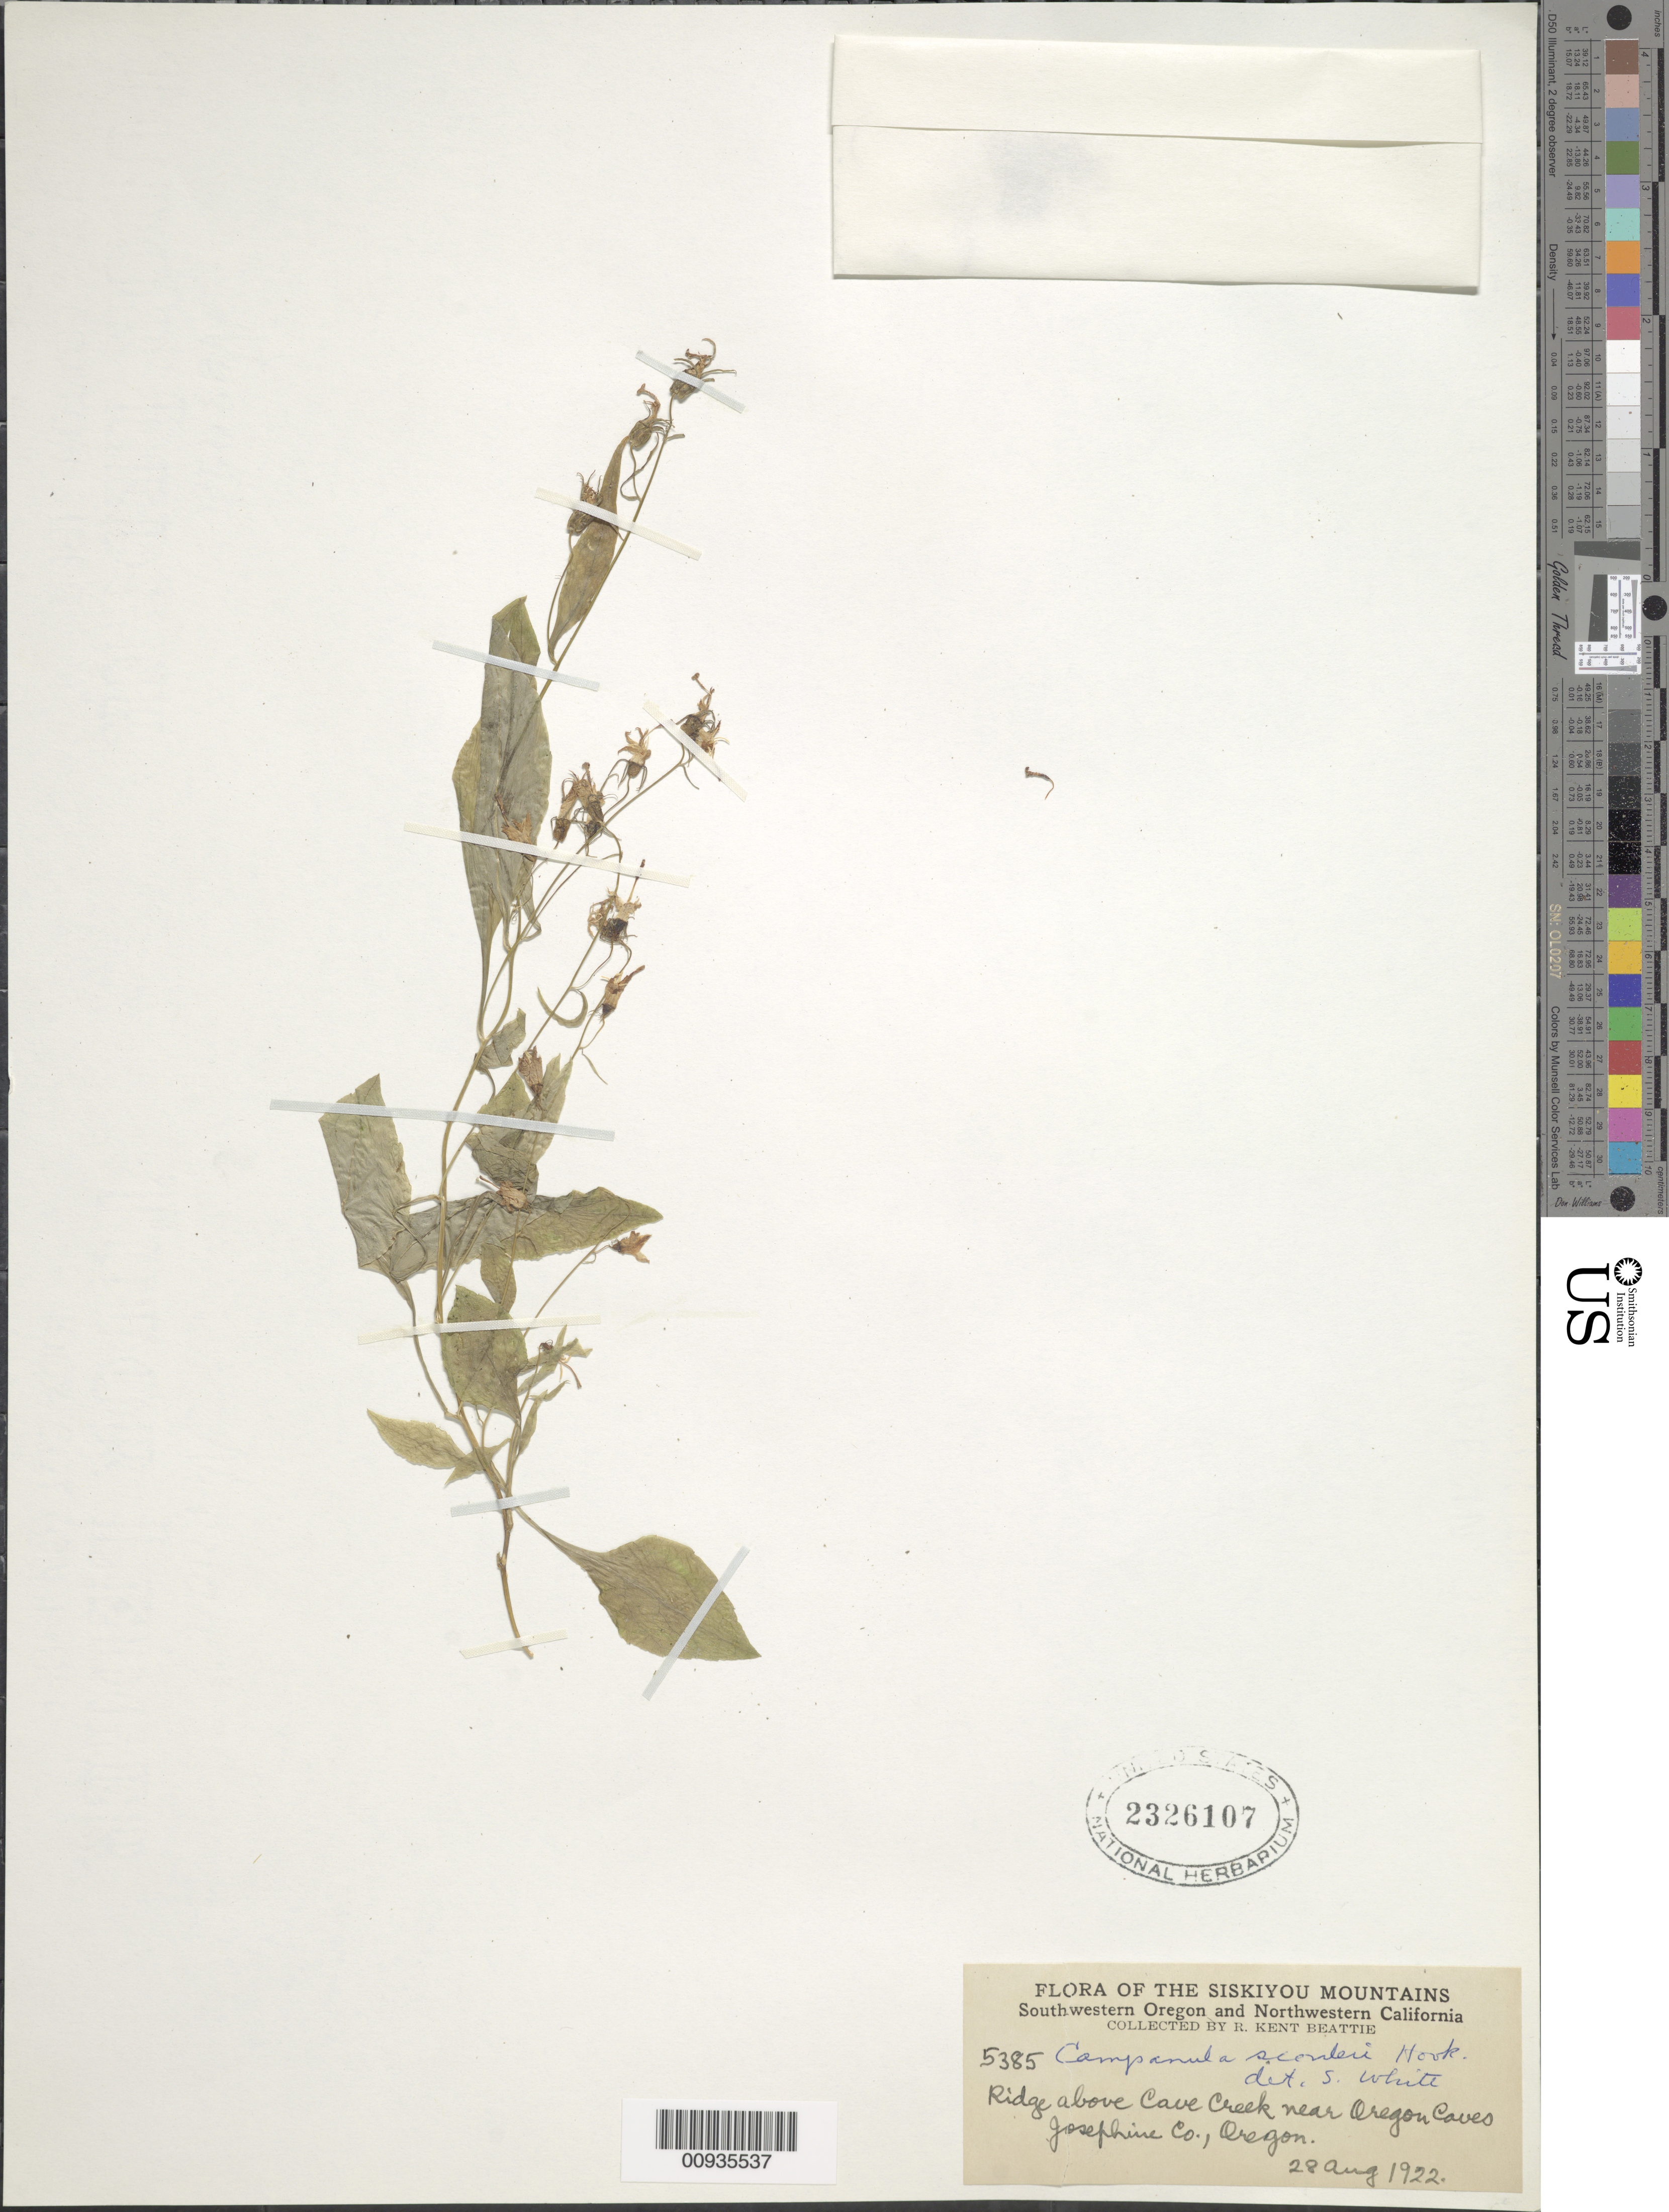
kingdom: Plantae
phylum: Tracheophyta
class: Magnoliopsida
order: Asterales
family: Campanulaceae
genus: Campanula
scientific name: Campanula scouleri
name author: Hook.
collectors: R. K. Beattie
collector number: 5385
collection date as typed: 28 Aug 1922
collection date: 1922-08-28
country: United States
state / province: Oregon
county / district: Josephine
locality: On Cave Creek, near Oregon Caves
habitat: ridge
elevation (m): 1128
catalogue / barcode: US 2326107